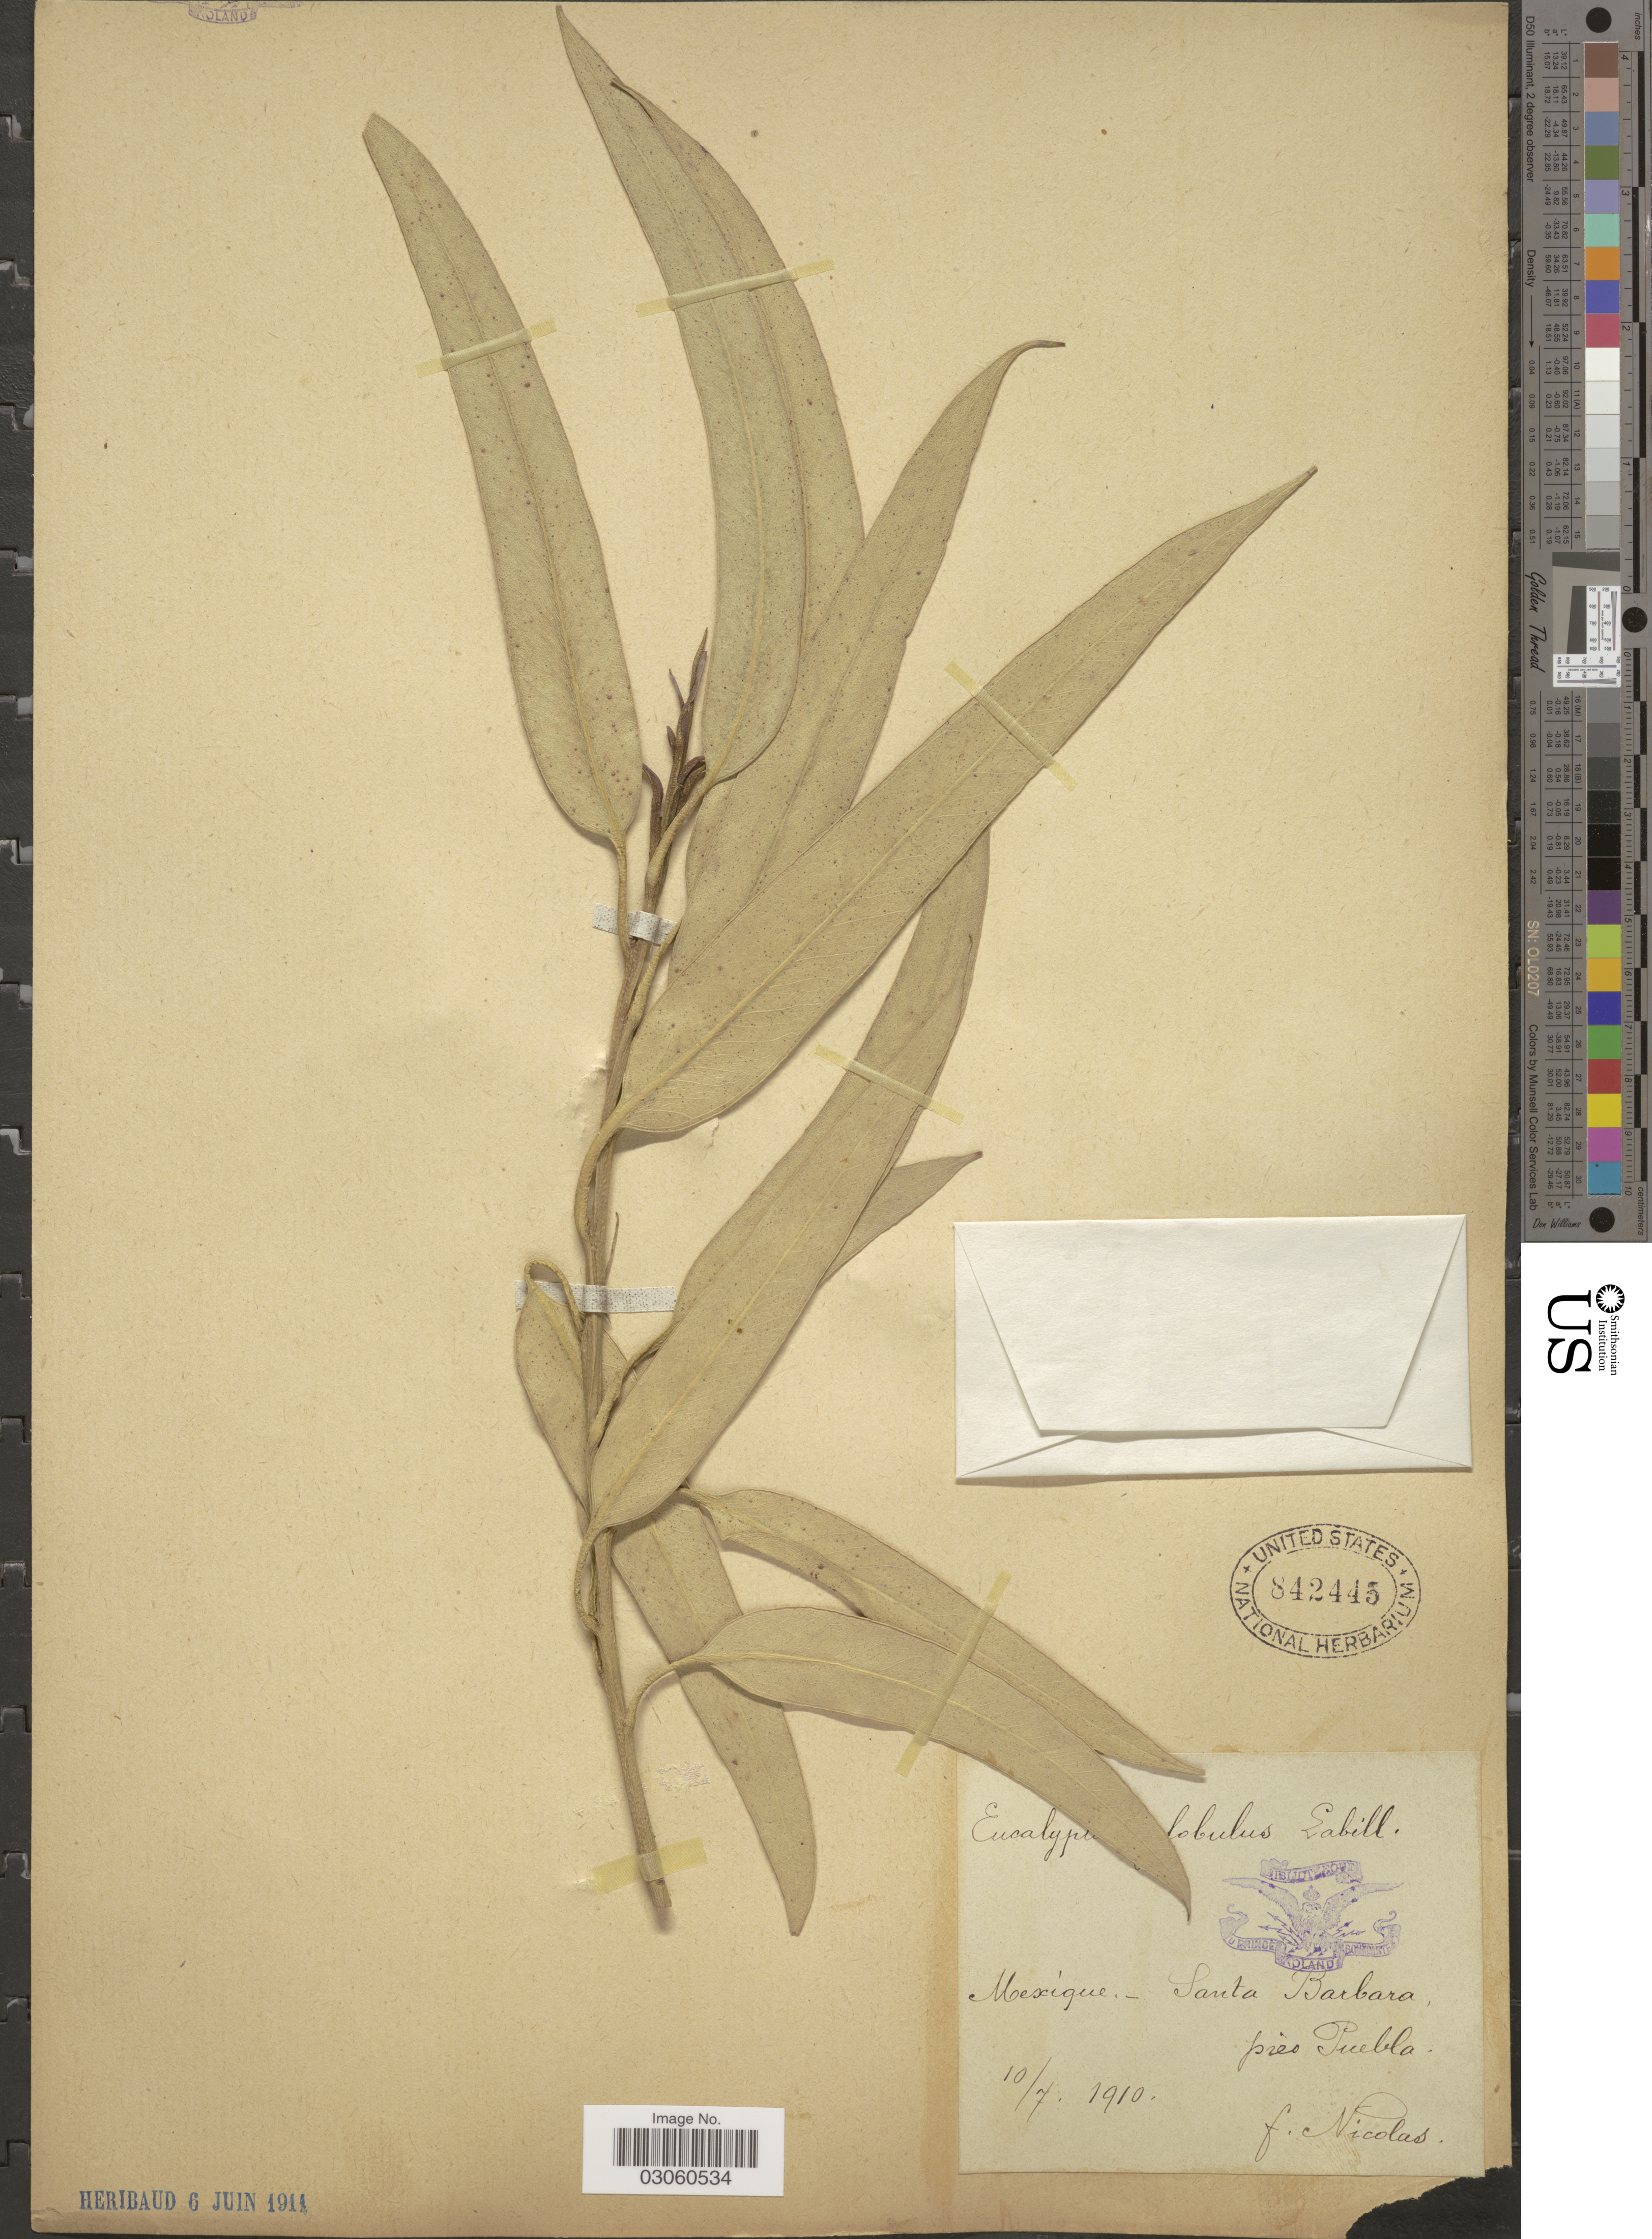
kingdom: Plantae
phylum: Tracheophyta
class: Magnoliopsida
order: Myrtales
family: Myrtaceae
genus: Eucalyptus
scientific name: Eucalyptus globulus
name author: Labill.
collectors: F. Nicolas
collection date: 1910-07-10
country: Mexico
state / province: Puebla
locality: Santa Barbara, prés Pueblo.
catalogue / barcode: US 842445